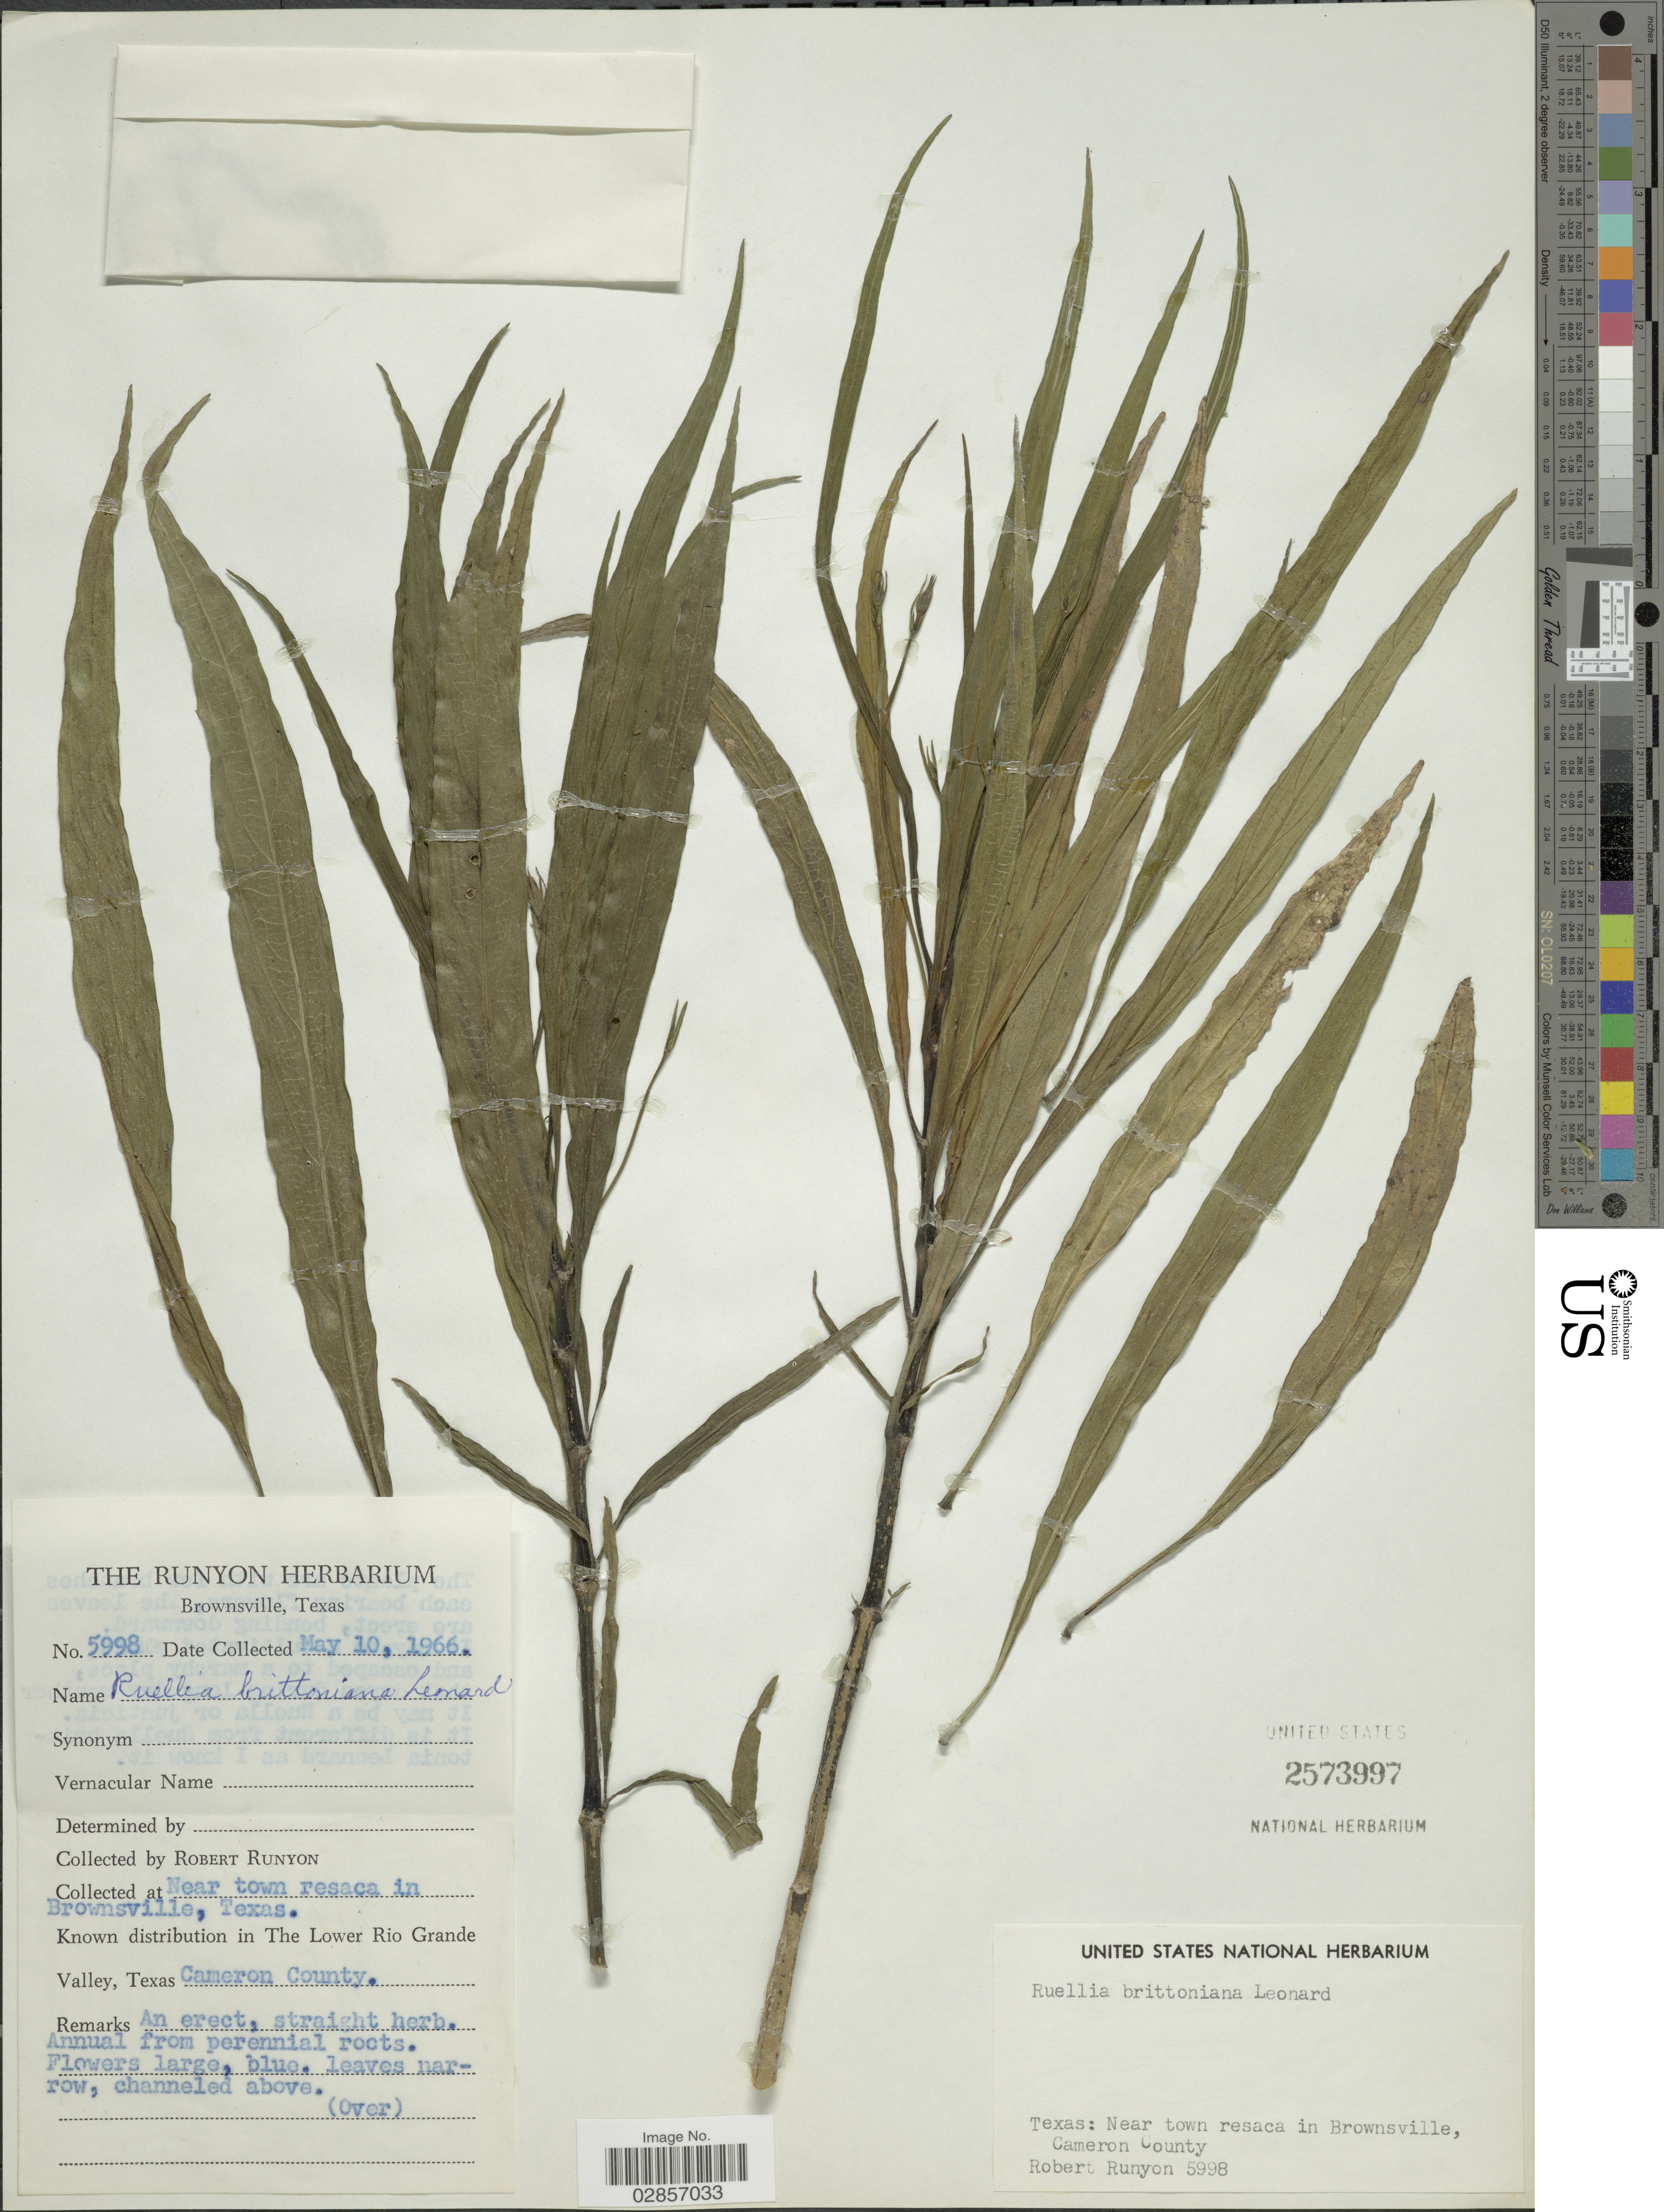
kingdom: Plantae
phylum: Tracheophyta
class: Magnoliopsida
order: Lamiales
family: Acanthaceae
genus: Ruellia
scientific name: Ruellia coerulea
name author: Morong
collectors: R. Runyon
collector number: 5998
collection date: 1966-05-10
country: United States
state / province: Texas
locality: Texas: Near town resaca in Brownsville, Cameron County.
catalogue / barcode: US 2573997